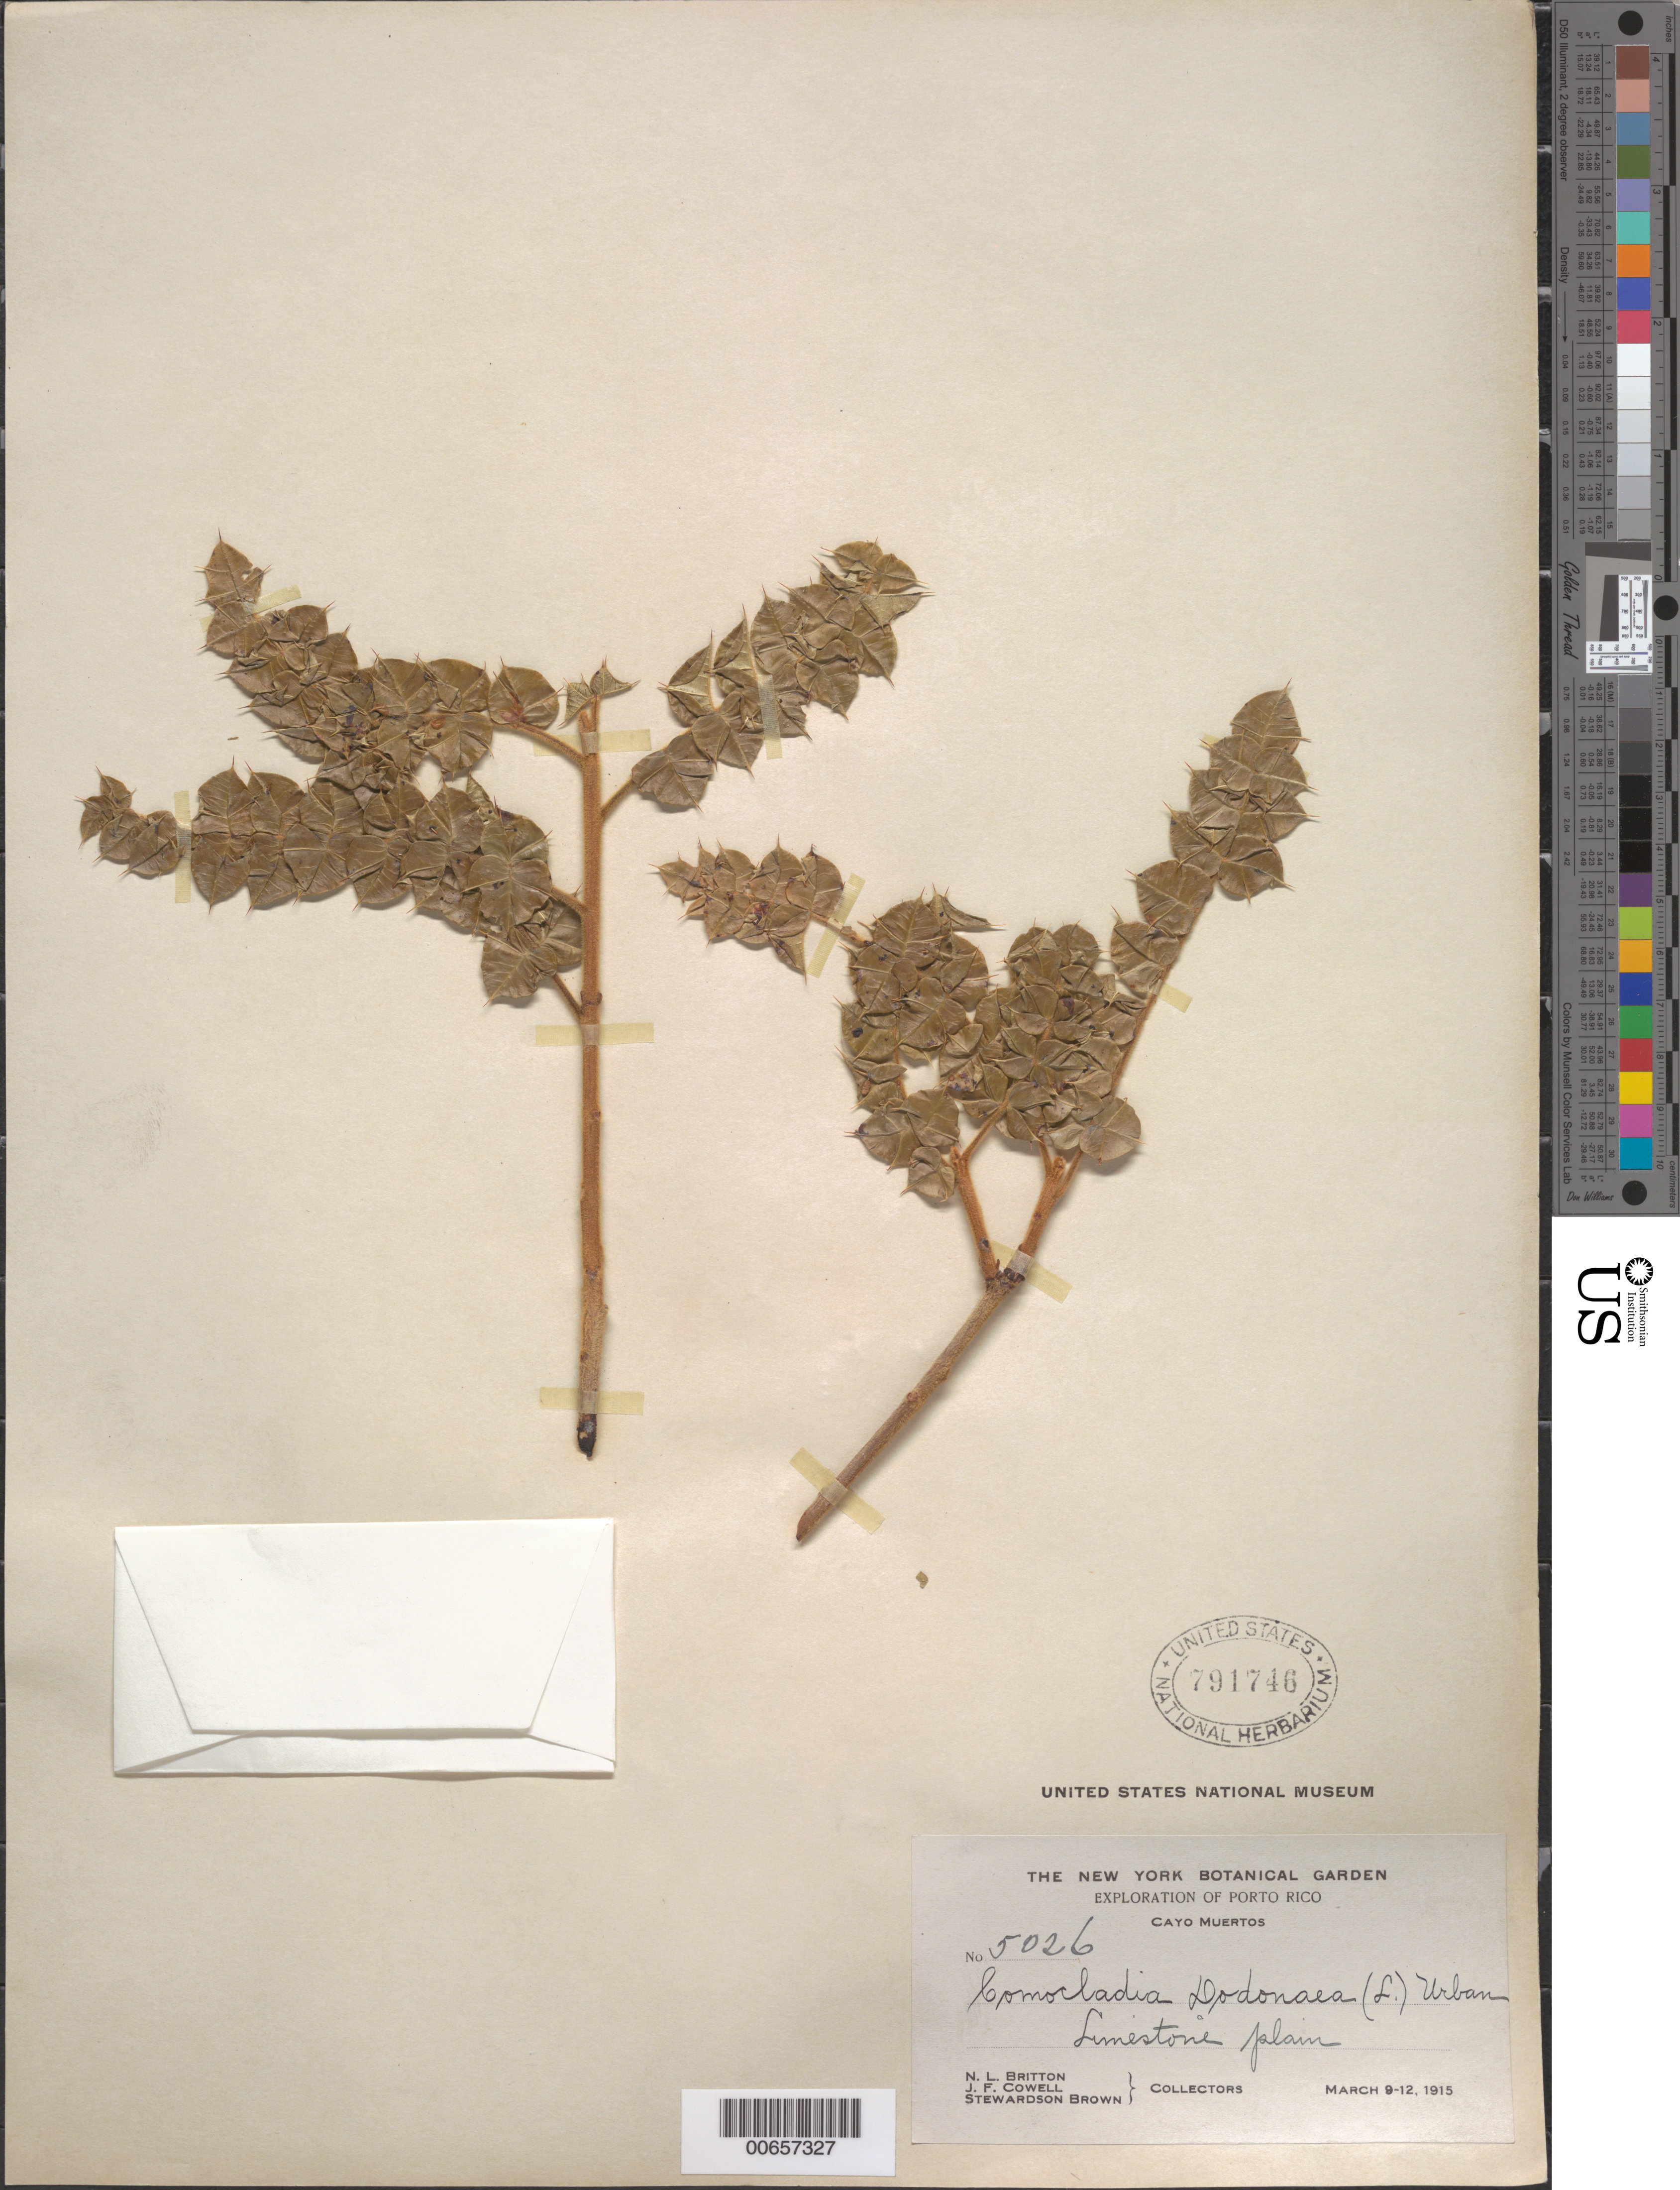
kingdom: Plantae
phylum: Tracheophyta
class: Magnoliopsida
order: Sapindales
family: Anacardiaceae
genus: Comocladia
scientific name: Comocladia dodonaea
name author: (L.) Urb.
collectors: N. Britton, J. F. Cowell & S. Brown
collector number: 5026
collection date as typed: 09 Mar 1915 to 12 Mar 1915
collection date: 1915-03-09/1915-03-12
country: Puerto Rico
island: Caja de Muerto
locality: Cayo Muertos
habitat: Limestone plain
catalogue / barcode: US 791746